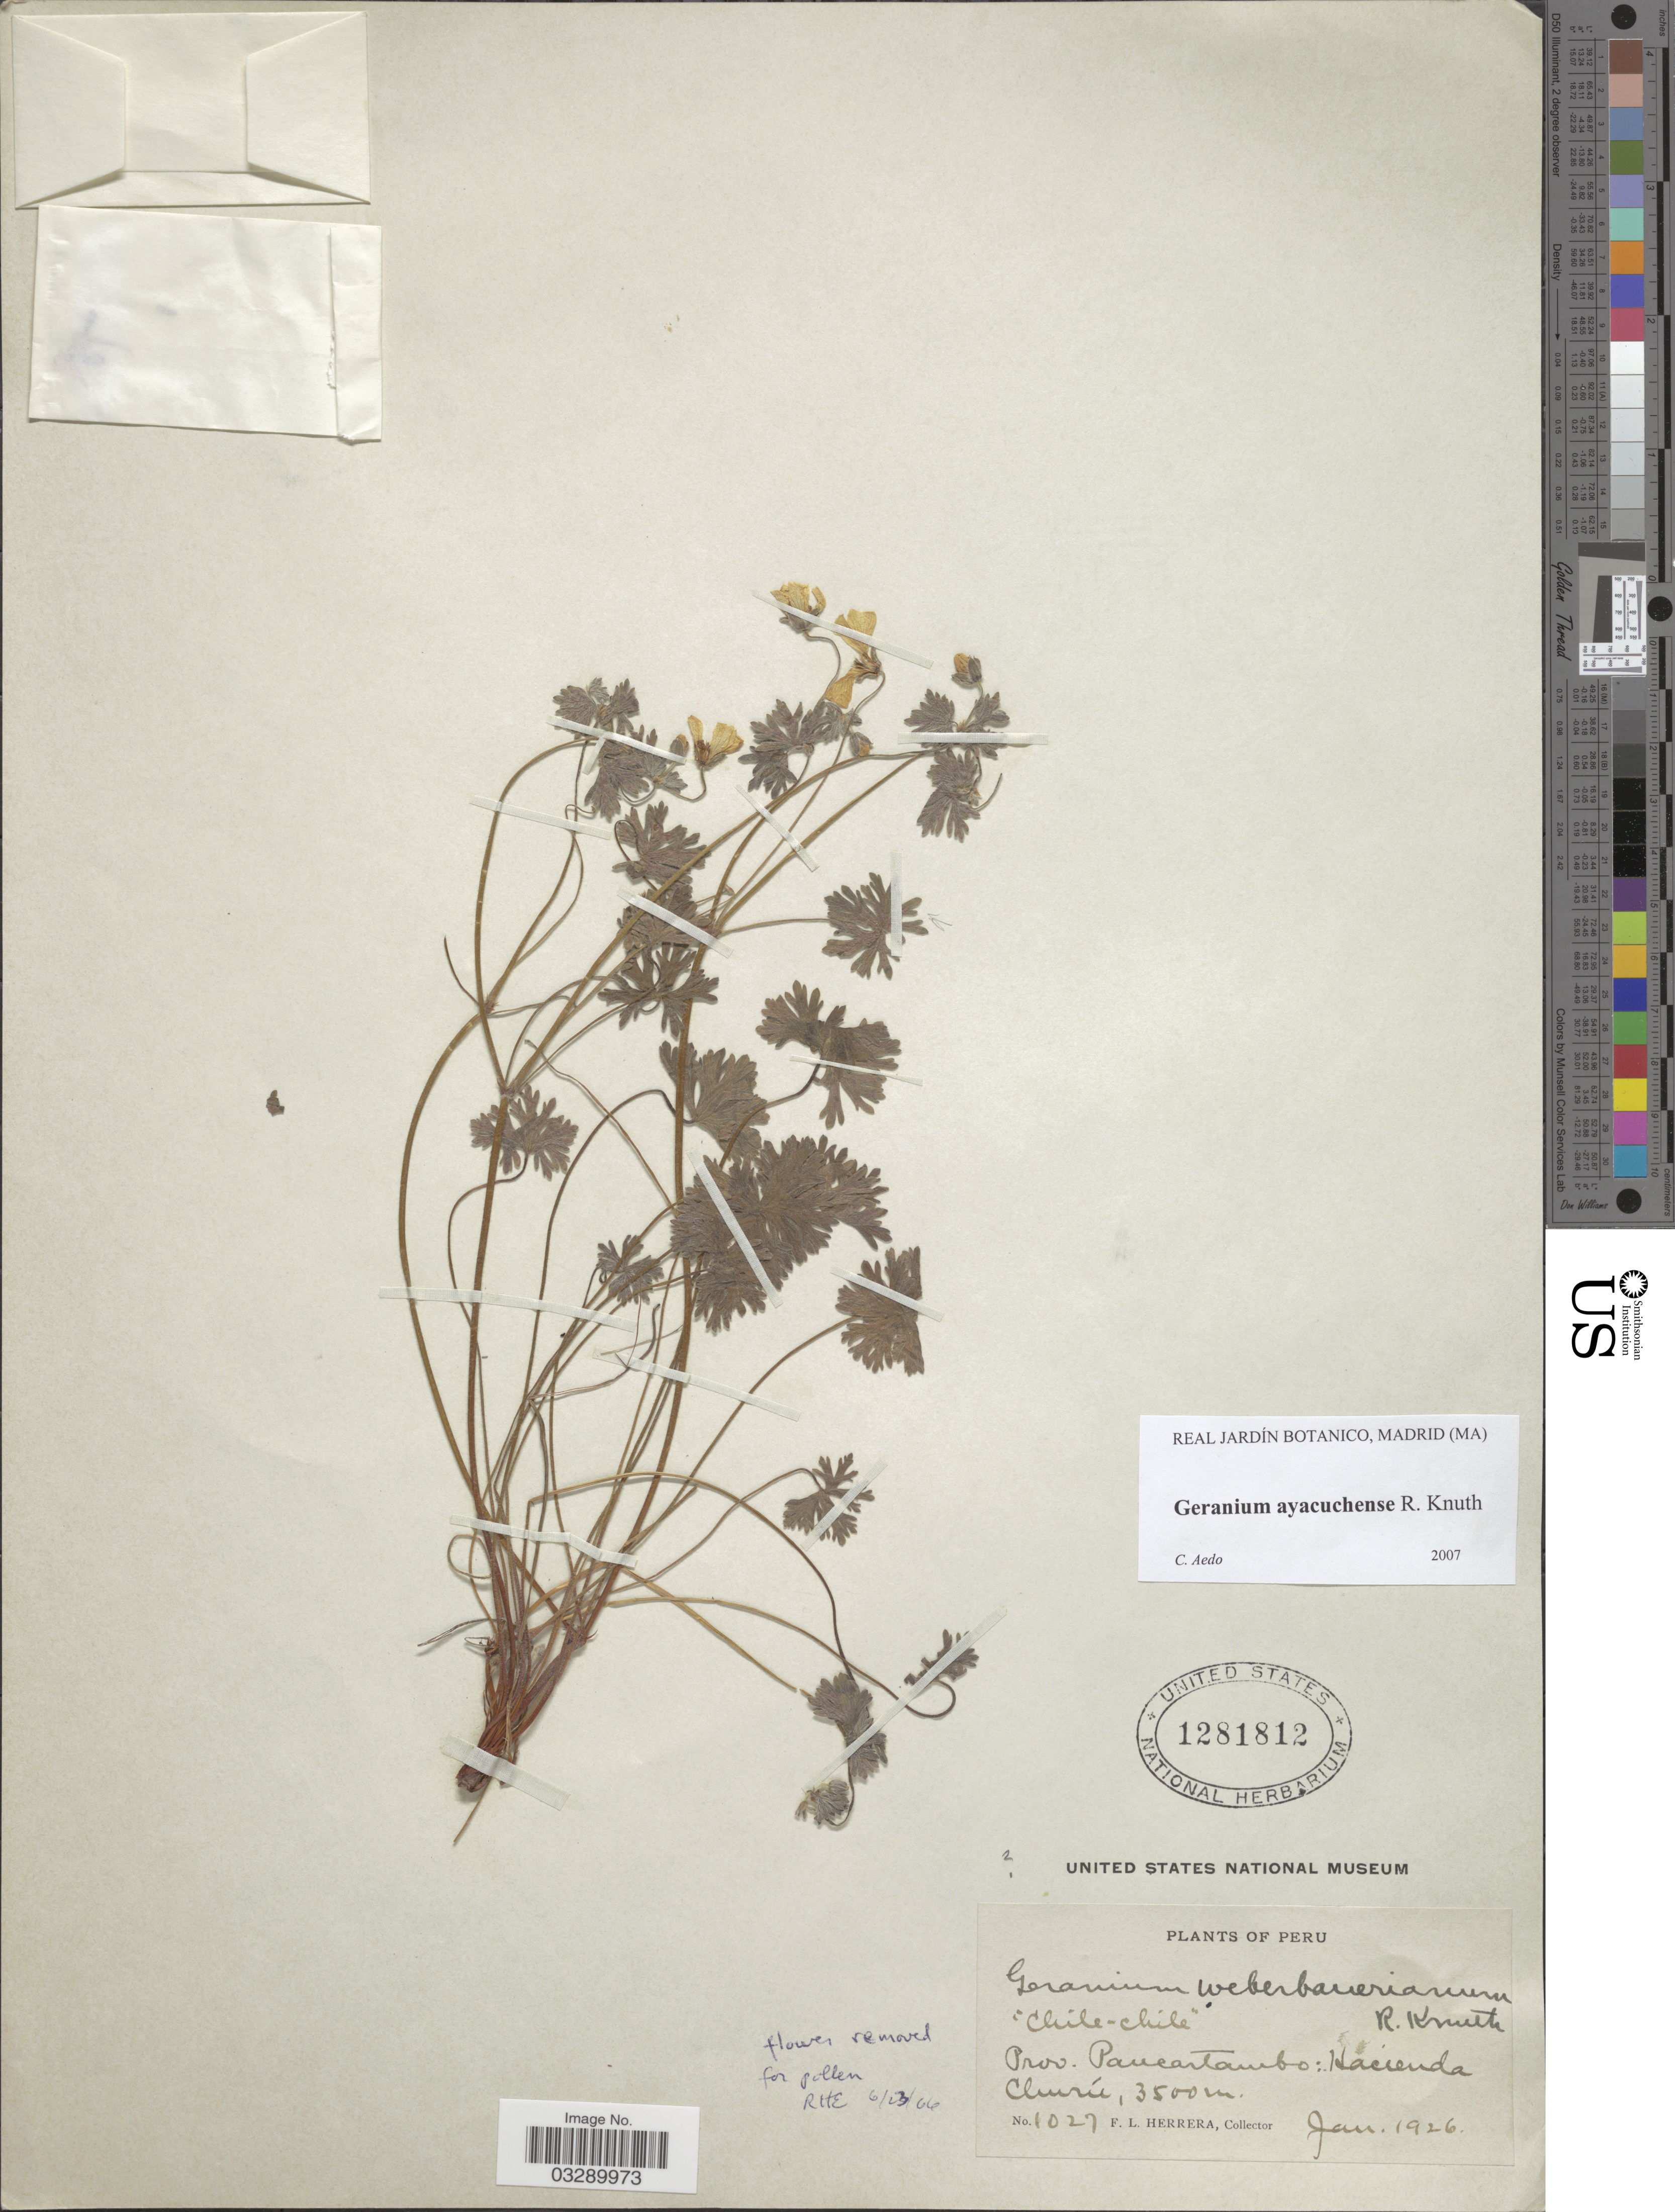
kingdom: Plantae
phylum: Tracheophyta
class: Magnoliopsida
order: Geraniales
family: Geraniaceae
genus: Geranium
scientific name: Geranium ayacuchense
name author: R. Knuth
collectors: F. L. Herrera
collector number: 1027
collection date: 1926-01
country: Peru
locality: Prov. Paucartambo: Hacienda Churú.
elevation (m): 3500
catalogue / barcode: US 1281812